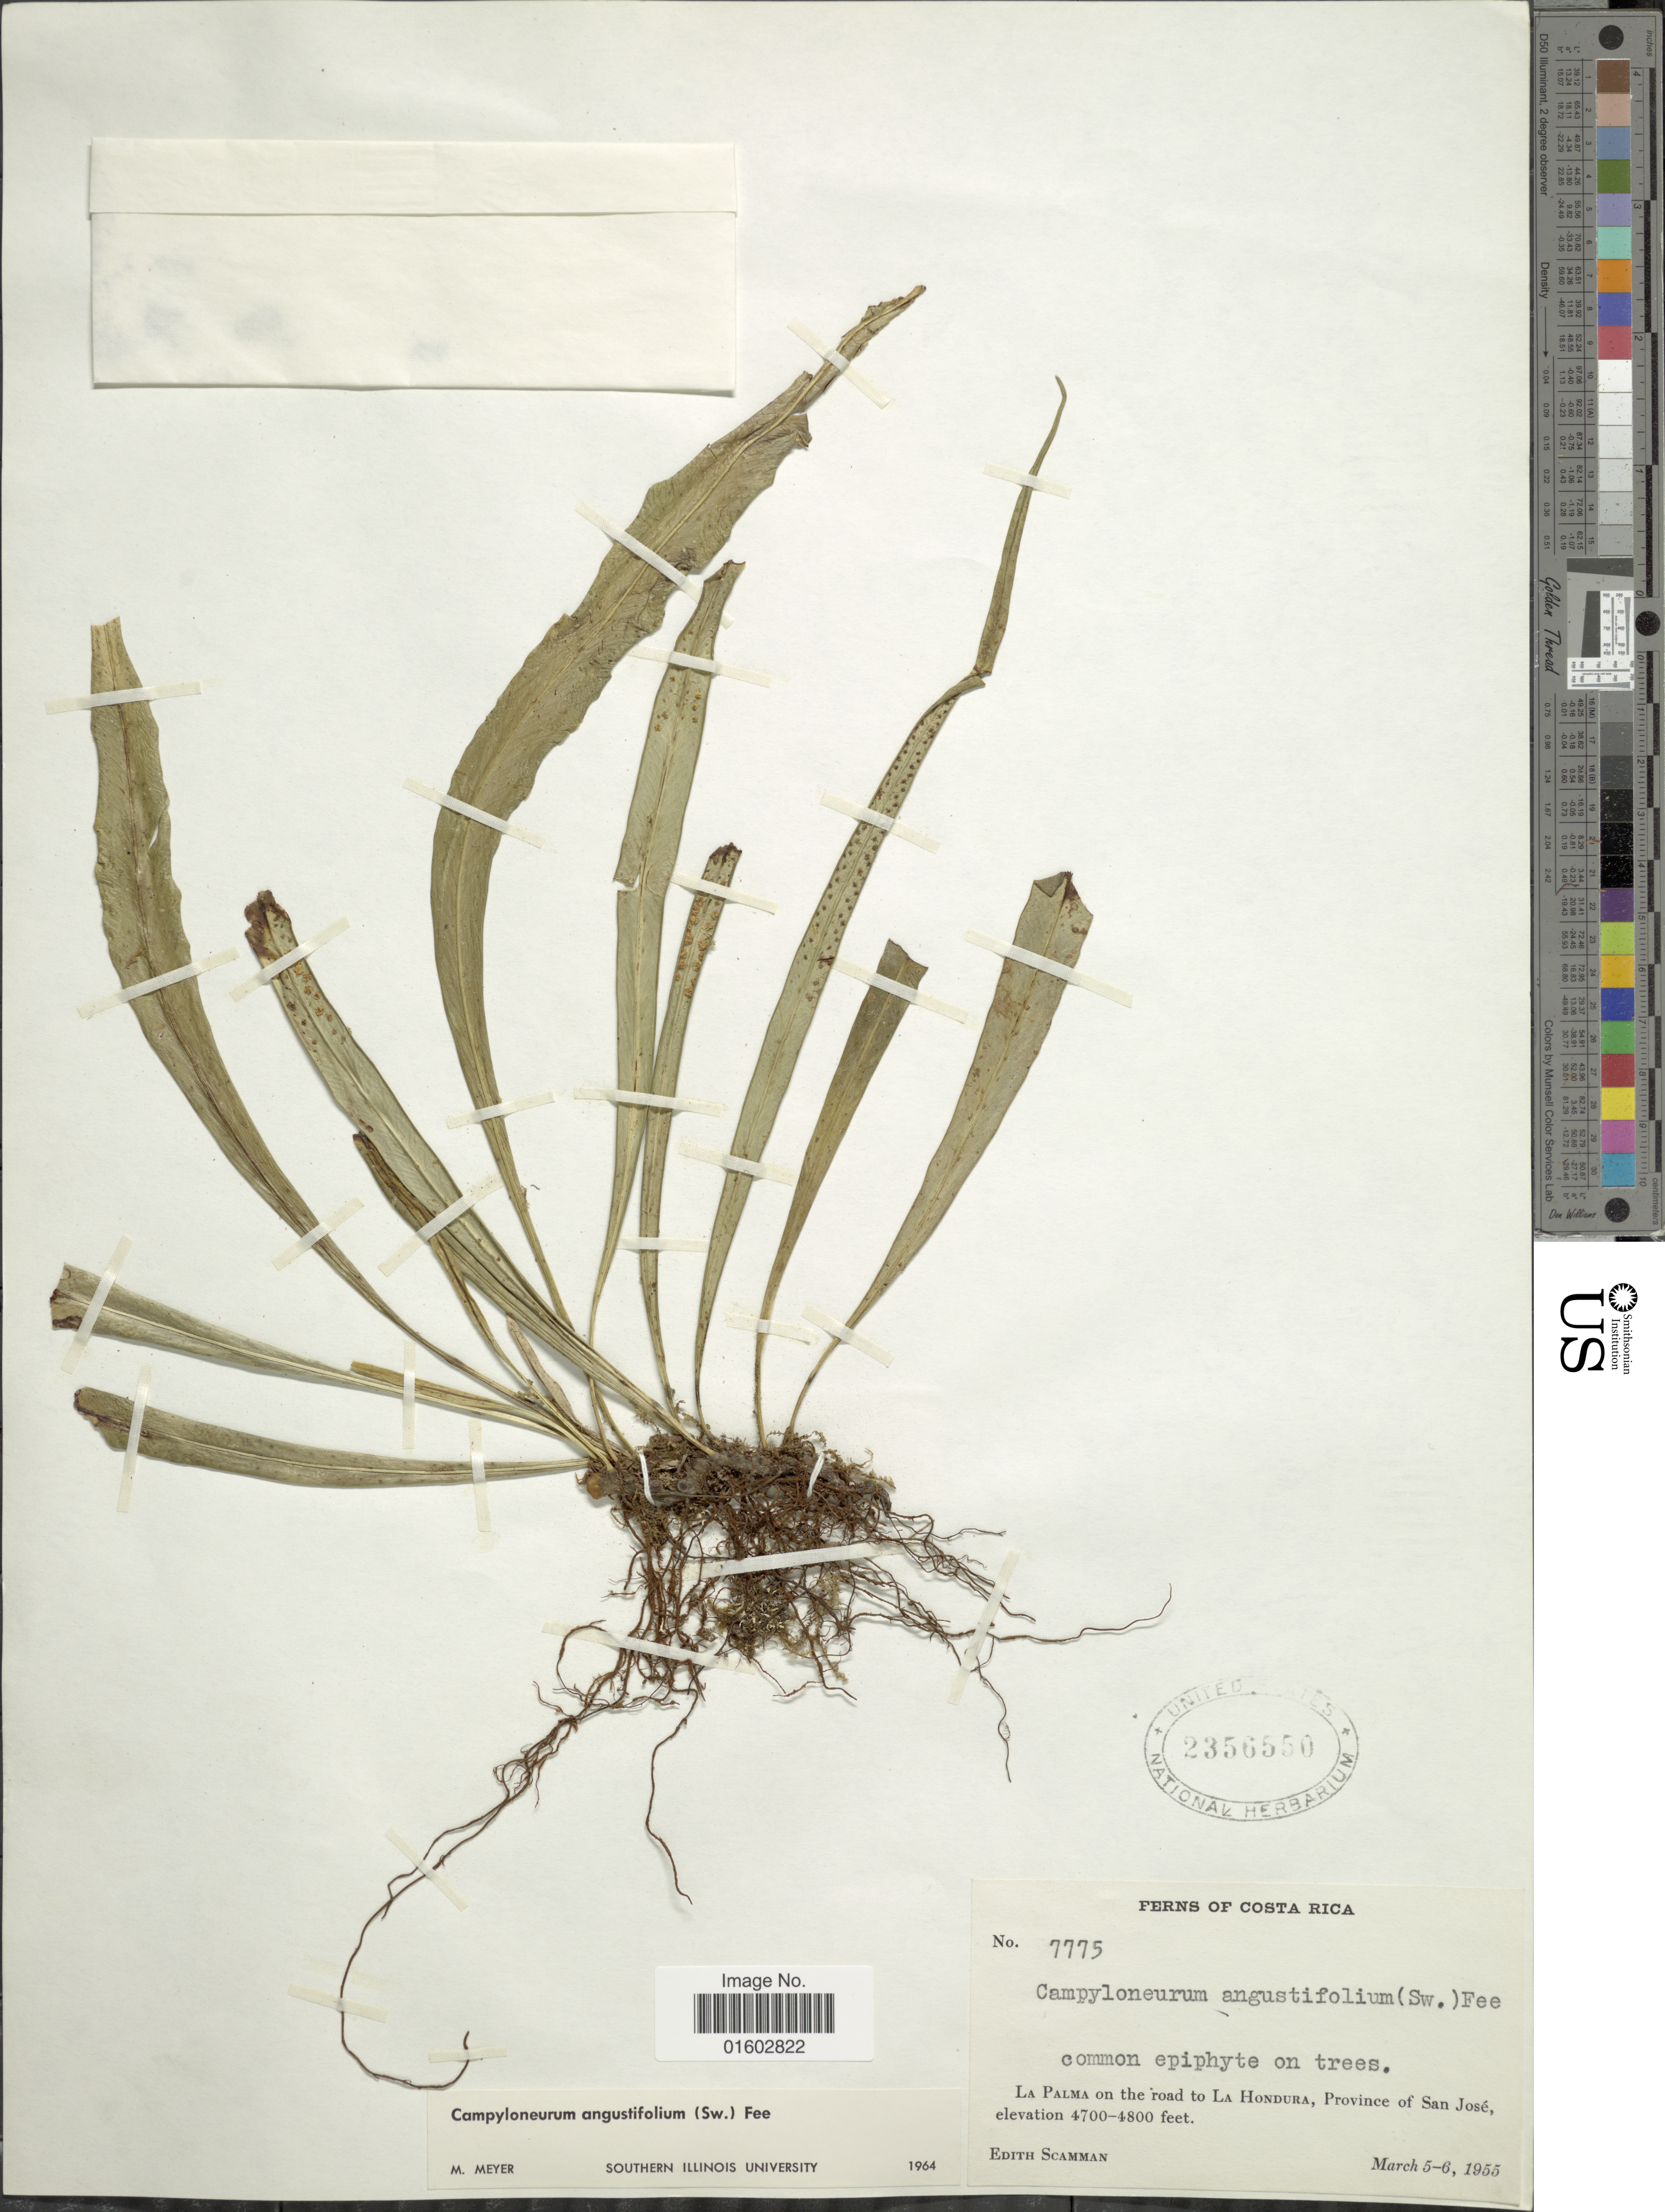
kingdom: Plantae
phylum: Tracheophyta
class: Polypodiopsida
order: Polypodiales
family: Polypodiaceae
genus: Campyloneurum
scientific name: Campyloneurum angustifolium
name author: (Sw.) Fée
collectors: E. Scamman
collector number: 7775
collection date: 1955-03-05/1955-03-06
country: Costa Rica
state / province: San José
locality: La Palma on the road to La Hondura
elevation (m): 1433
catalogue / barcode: US 2356550